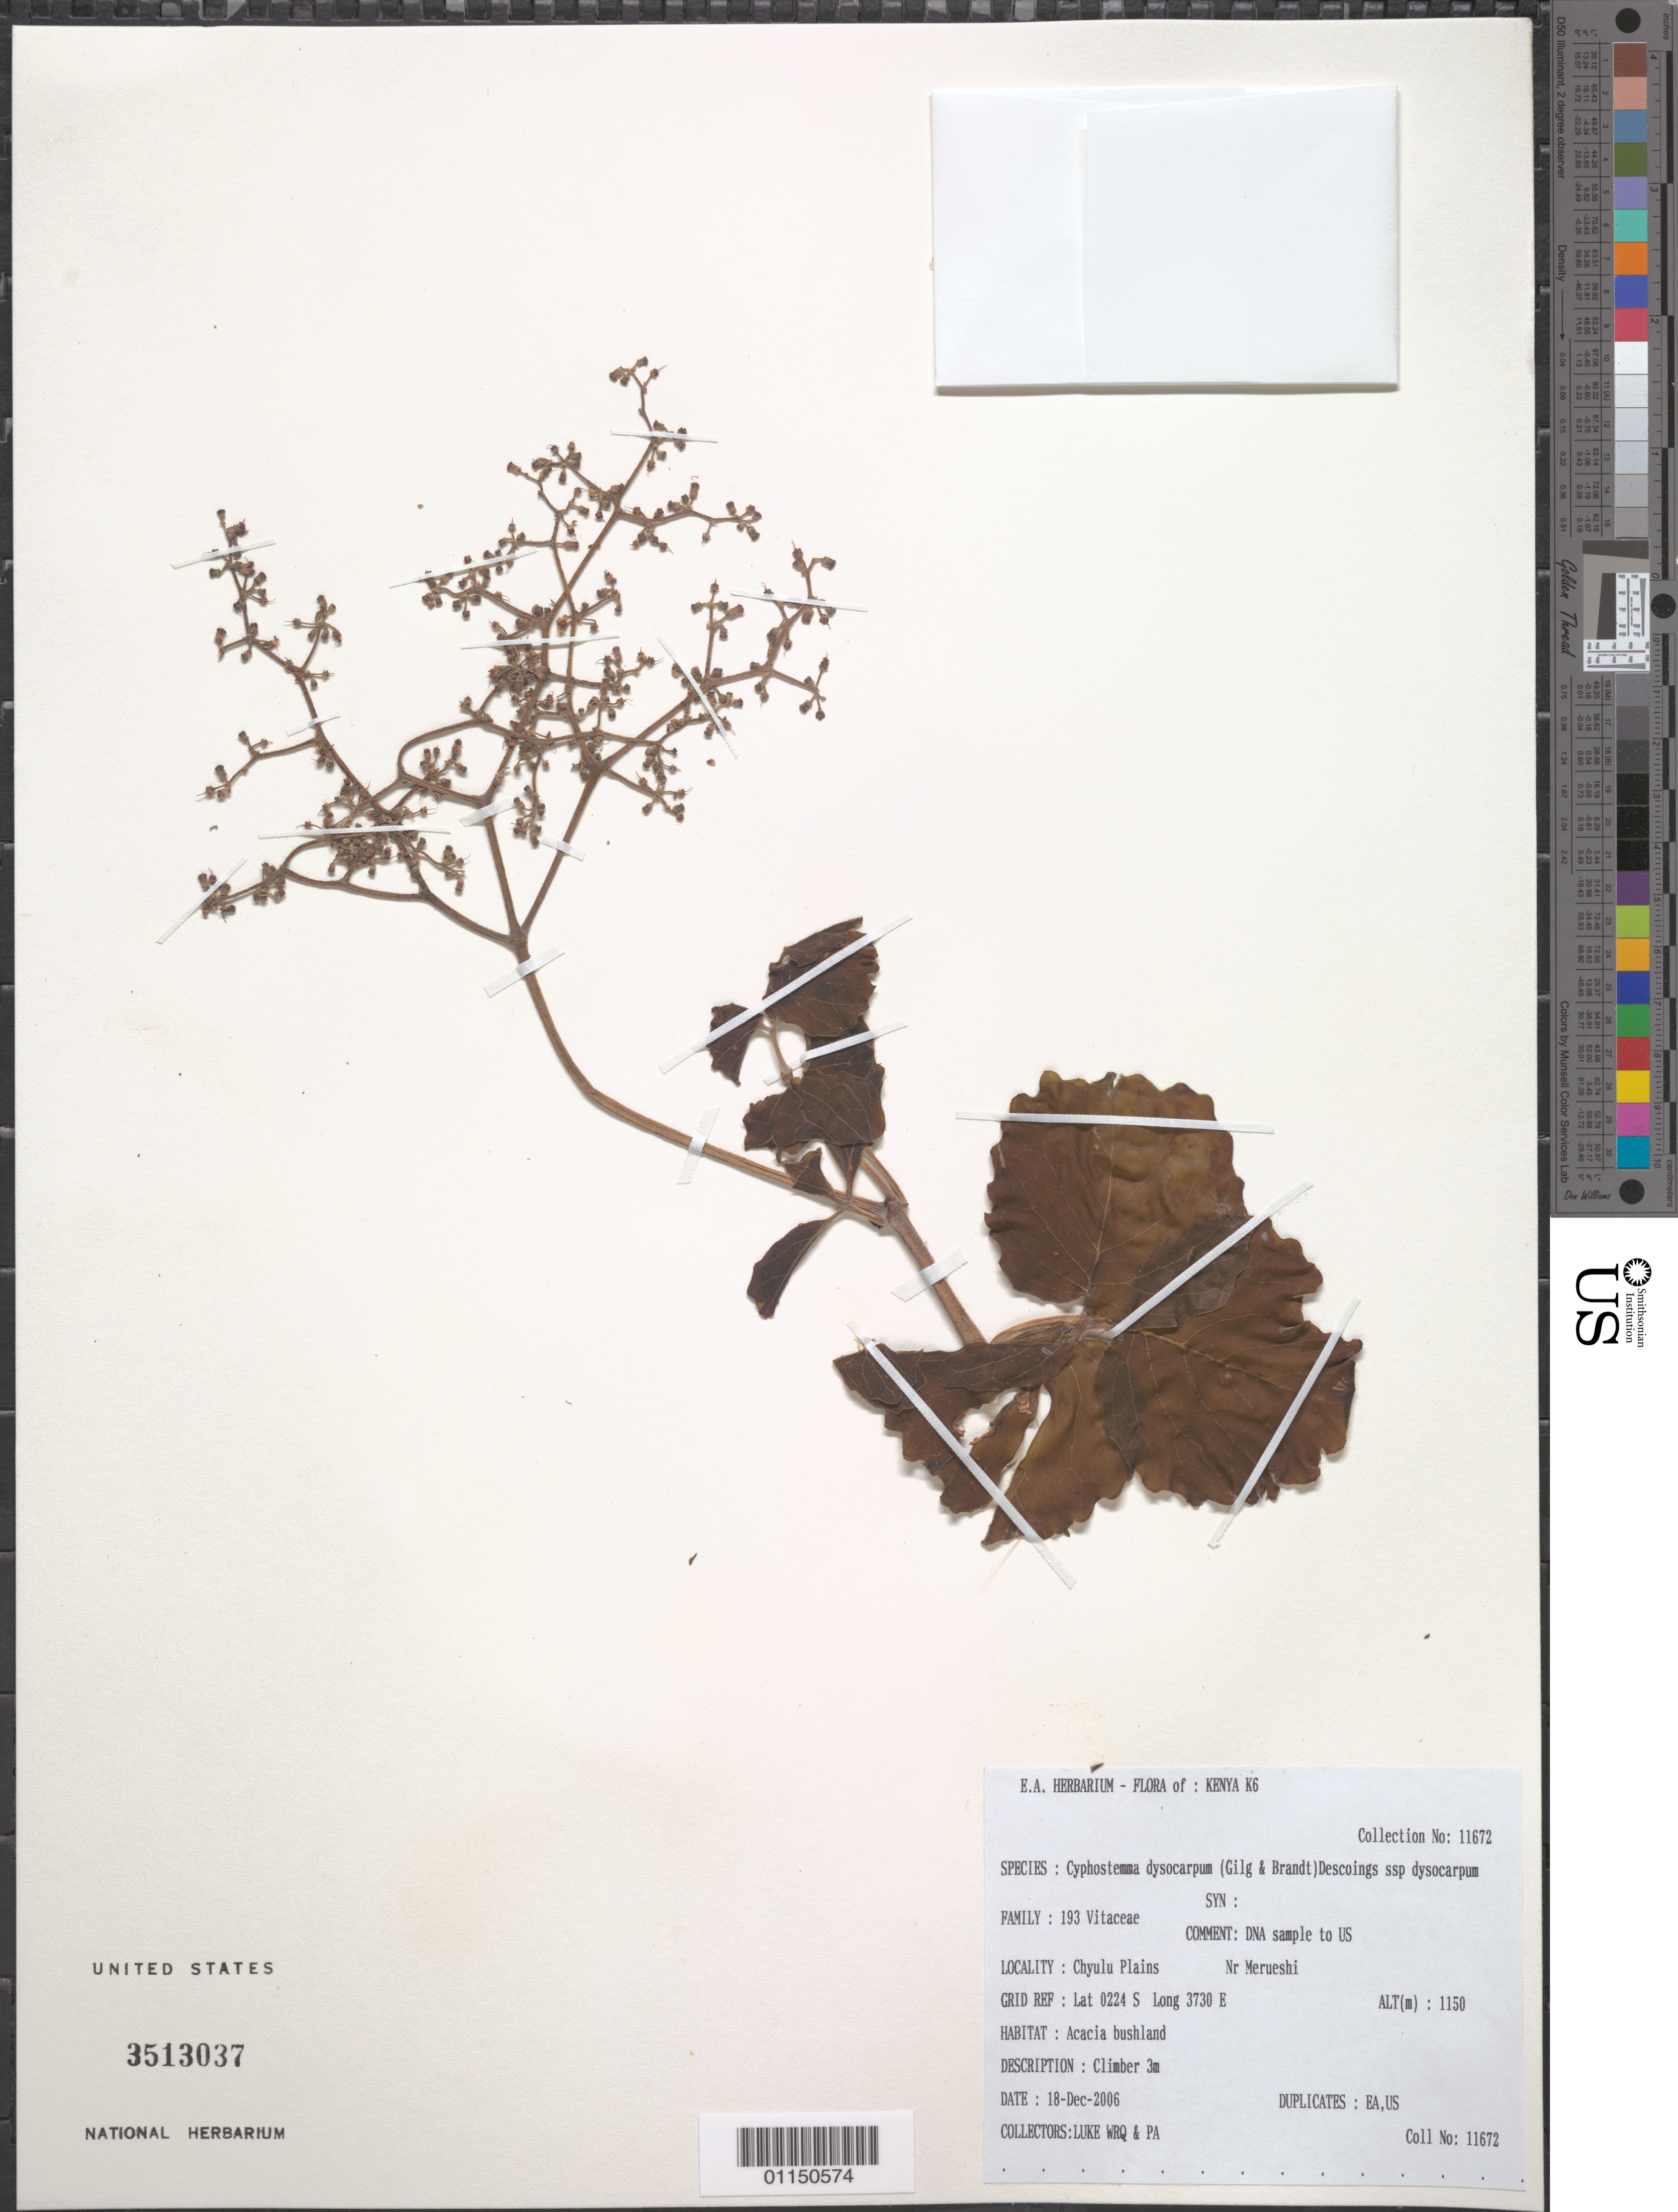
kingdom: Plantae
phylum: Tracheophyta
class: Magnoliopsida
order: Vitales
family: Vitaceae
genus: Cyphostemma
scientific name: Cyphostemma dysocarpum subsp. dysocarpum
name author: (Gilg & Brandt) Desc.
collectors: Q. Luke & P. Luke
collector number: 11672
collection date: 2006-12-18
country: Kenya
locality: Chyulu Plains. N Merueshi.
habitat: Acacia bushland. Climber.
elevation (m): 1150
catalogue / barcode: US 3513037